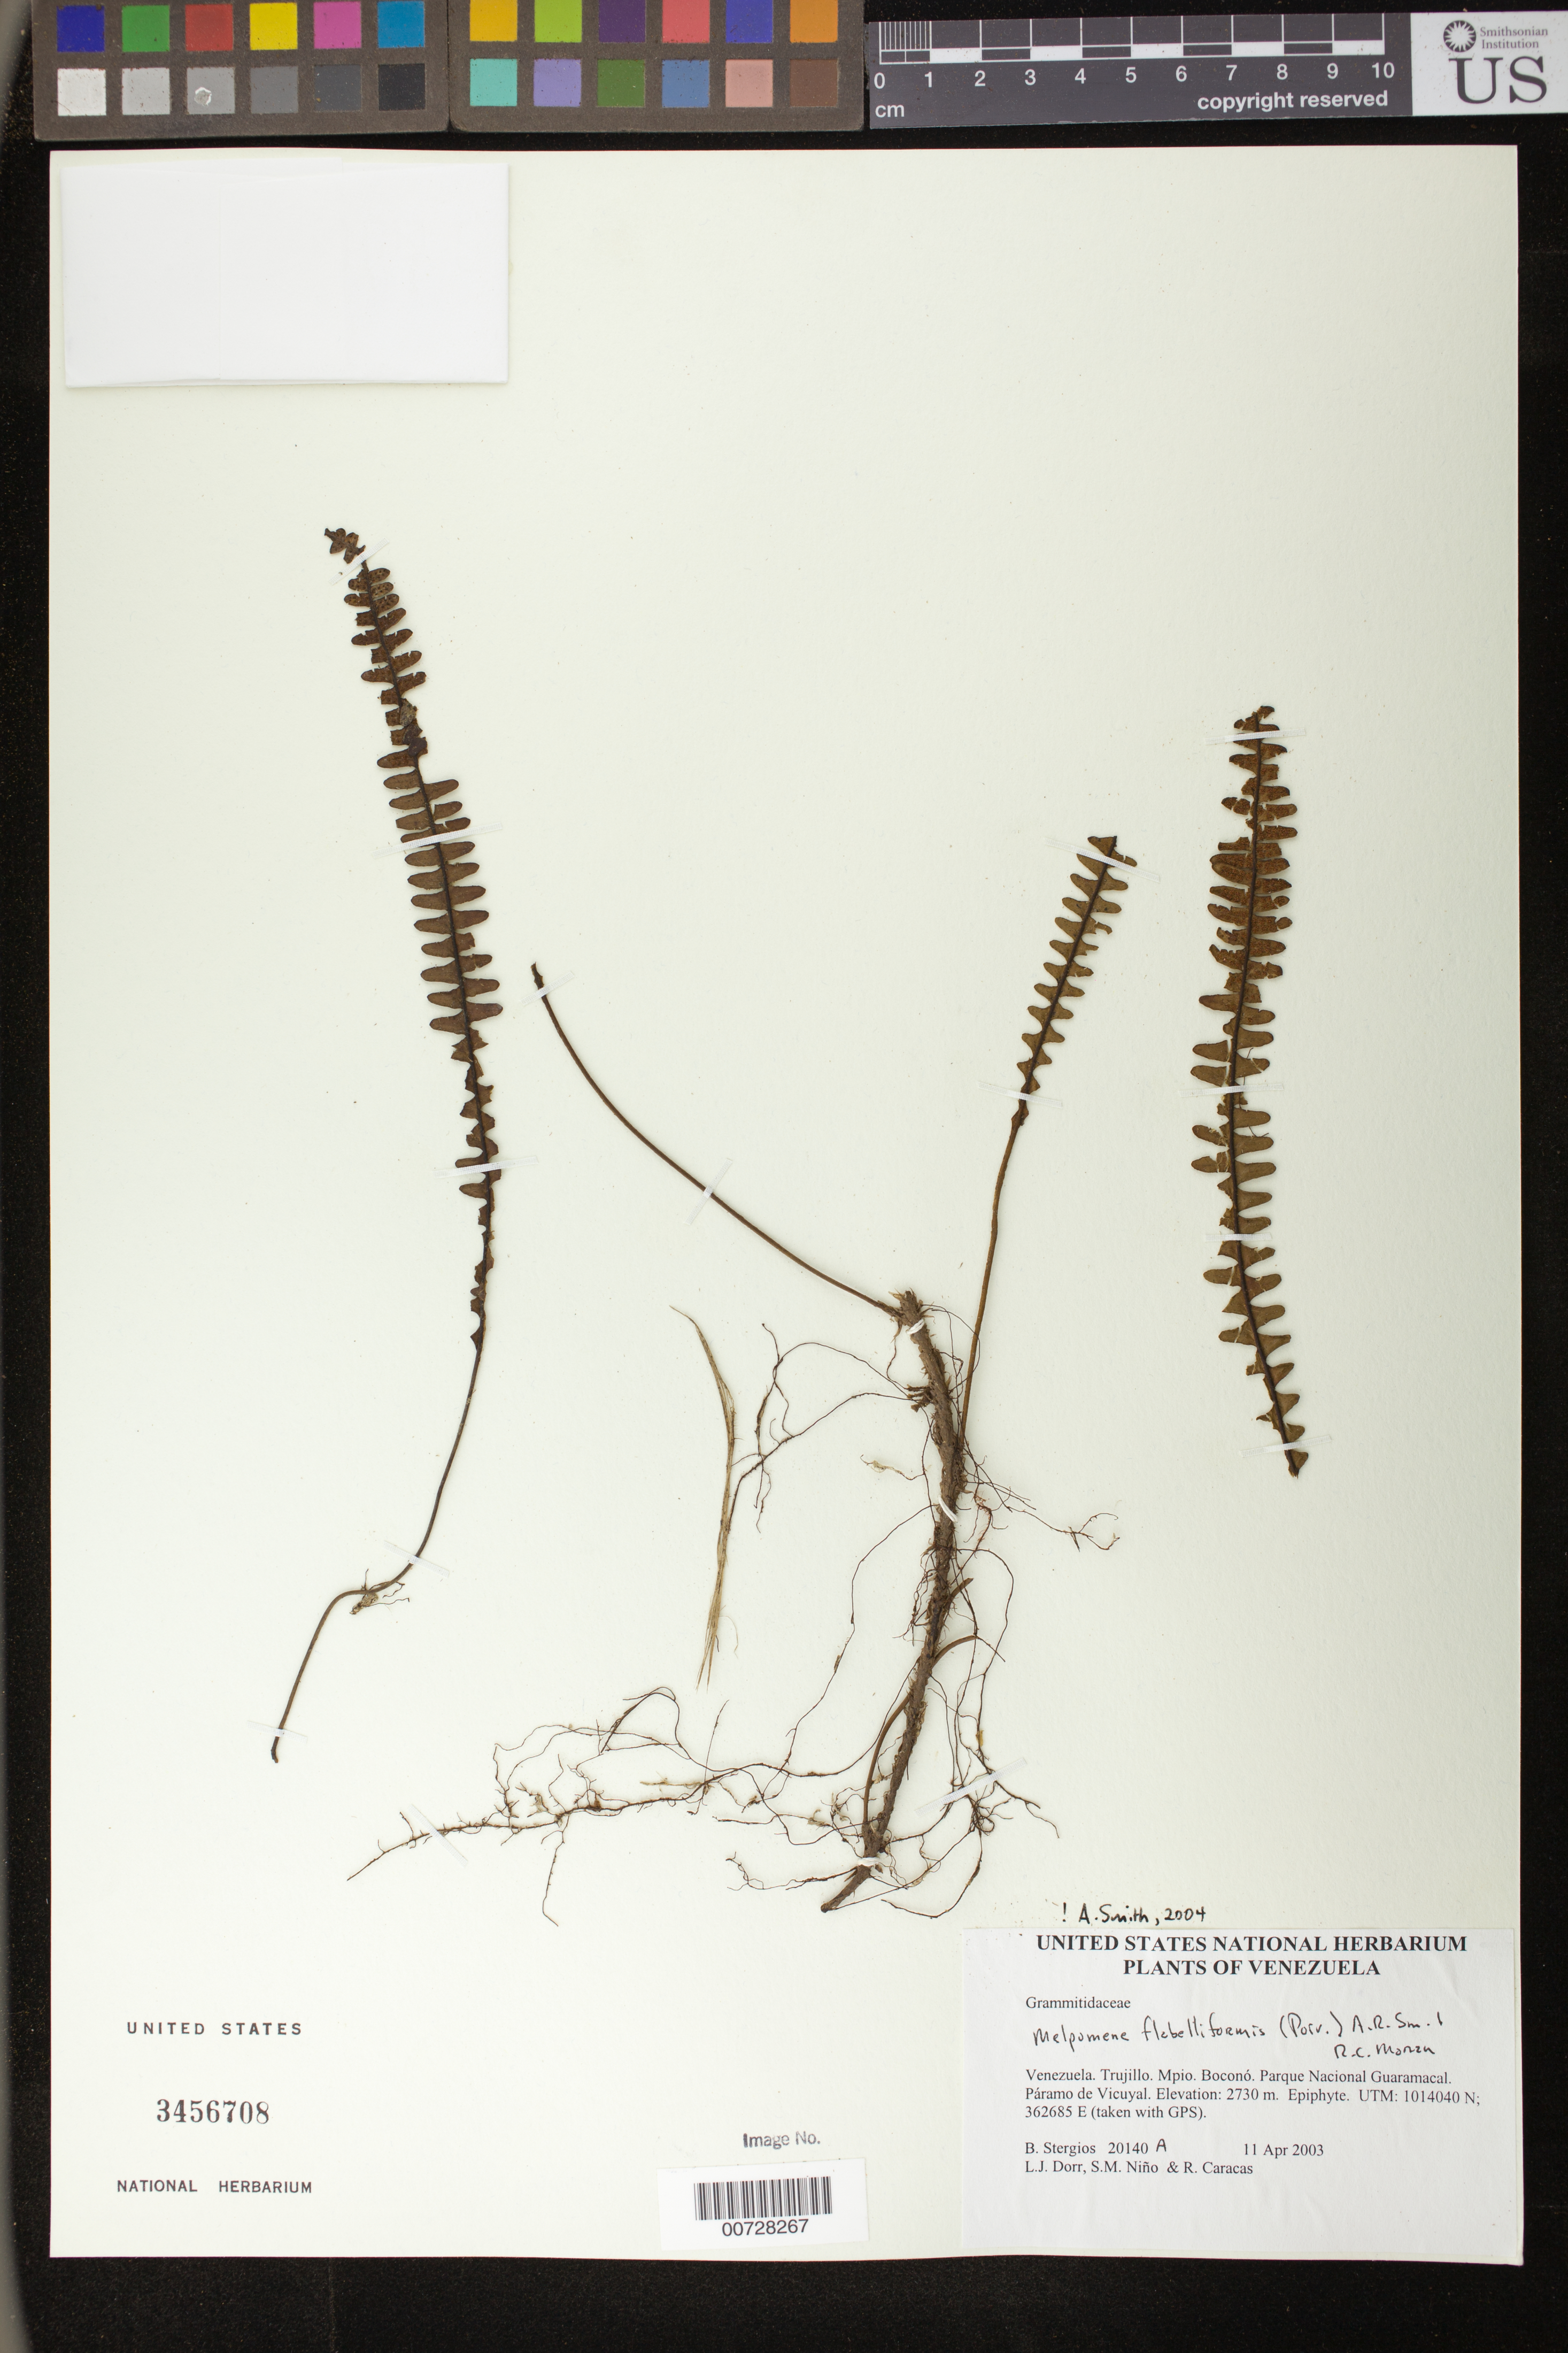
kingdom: Plantae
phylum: Tracheophyta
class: Polypodiopsida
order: Polypodiales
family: Polypodiaceae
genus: Melpomene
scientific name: Melpomene flabelliformis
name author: (Poir.) A.R. Sm. & R.C. Moran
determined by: Dorr, L. J., (BOT), Smithsonian Institution - National Museum of Natural History (UNITED STATES)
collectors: B. G. Stergios, L. J. Dorr, S. M. Niño & R. Caracas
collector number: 20140a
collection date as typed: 11 Apr 2003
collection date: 2003-04-11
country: Venezuela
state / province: Trujillo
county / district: Boconó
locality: Parque Nacional Guaramacal. Páramo de Vicuyal.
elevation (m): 2730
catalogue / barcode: US 3456708